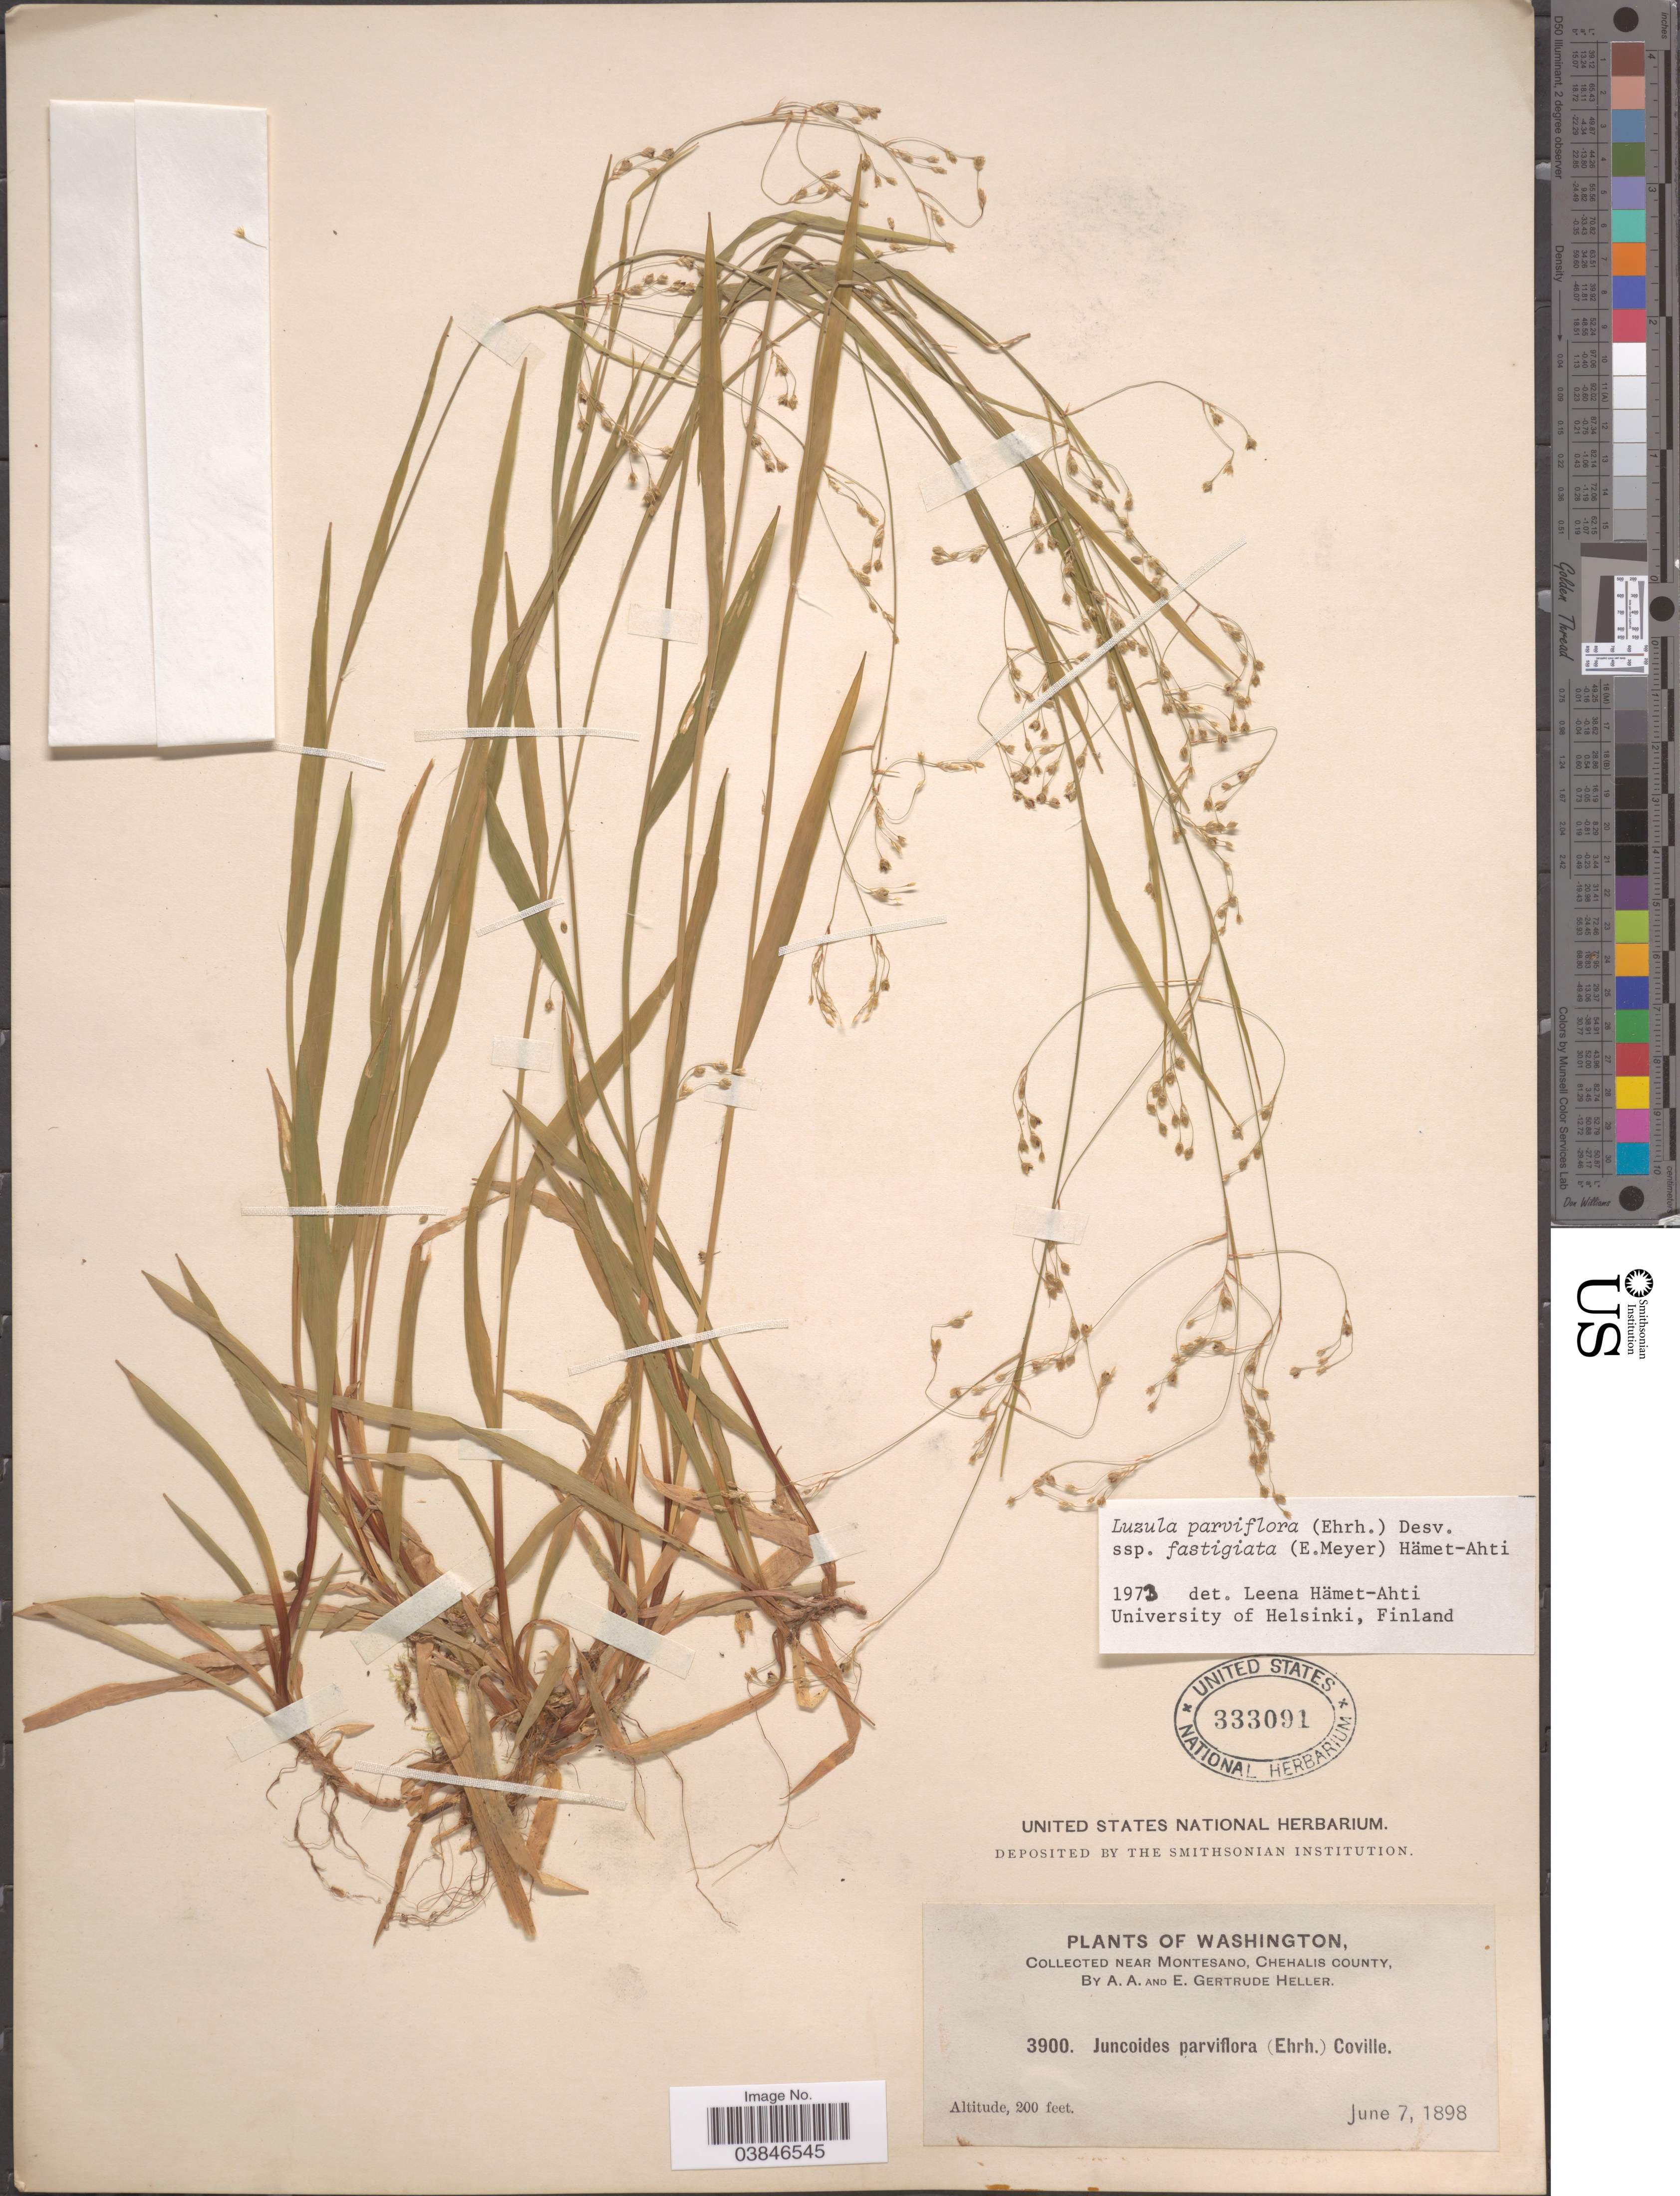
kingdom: Plantae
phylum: Tracheophyta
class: Liliopsida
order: Poales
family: Juncaceae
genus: Luzula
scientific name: Luzula parviflora subsp. fastigiata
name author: Buchenau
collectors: A. A. Heller & E. G. Heller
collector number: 3900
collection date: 1898-06-07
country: United States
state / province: Washington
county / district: Grays Harbor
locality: Near Montesano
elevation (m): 61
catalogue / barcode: US 333091